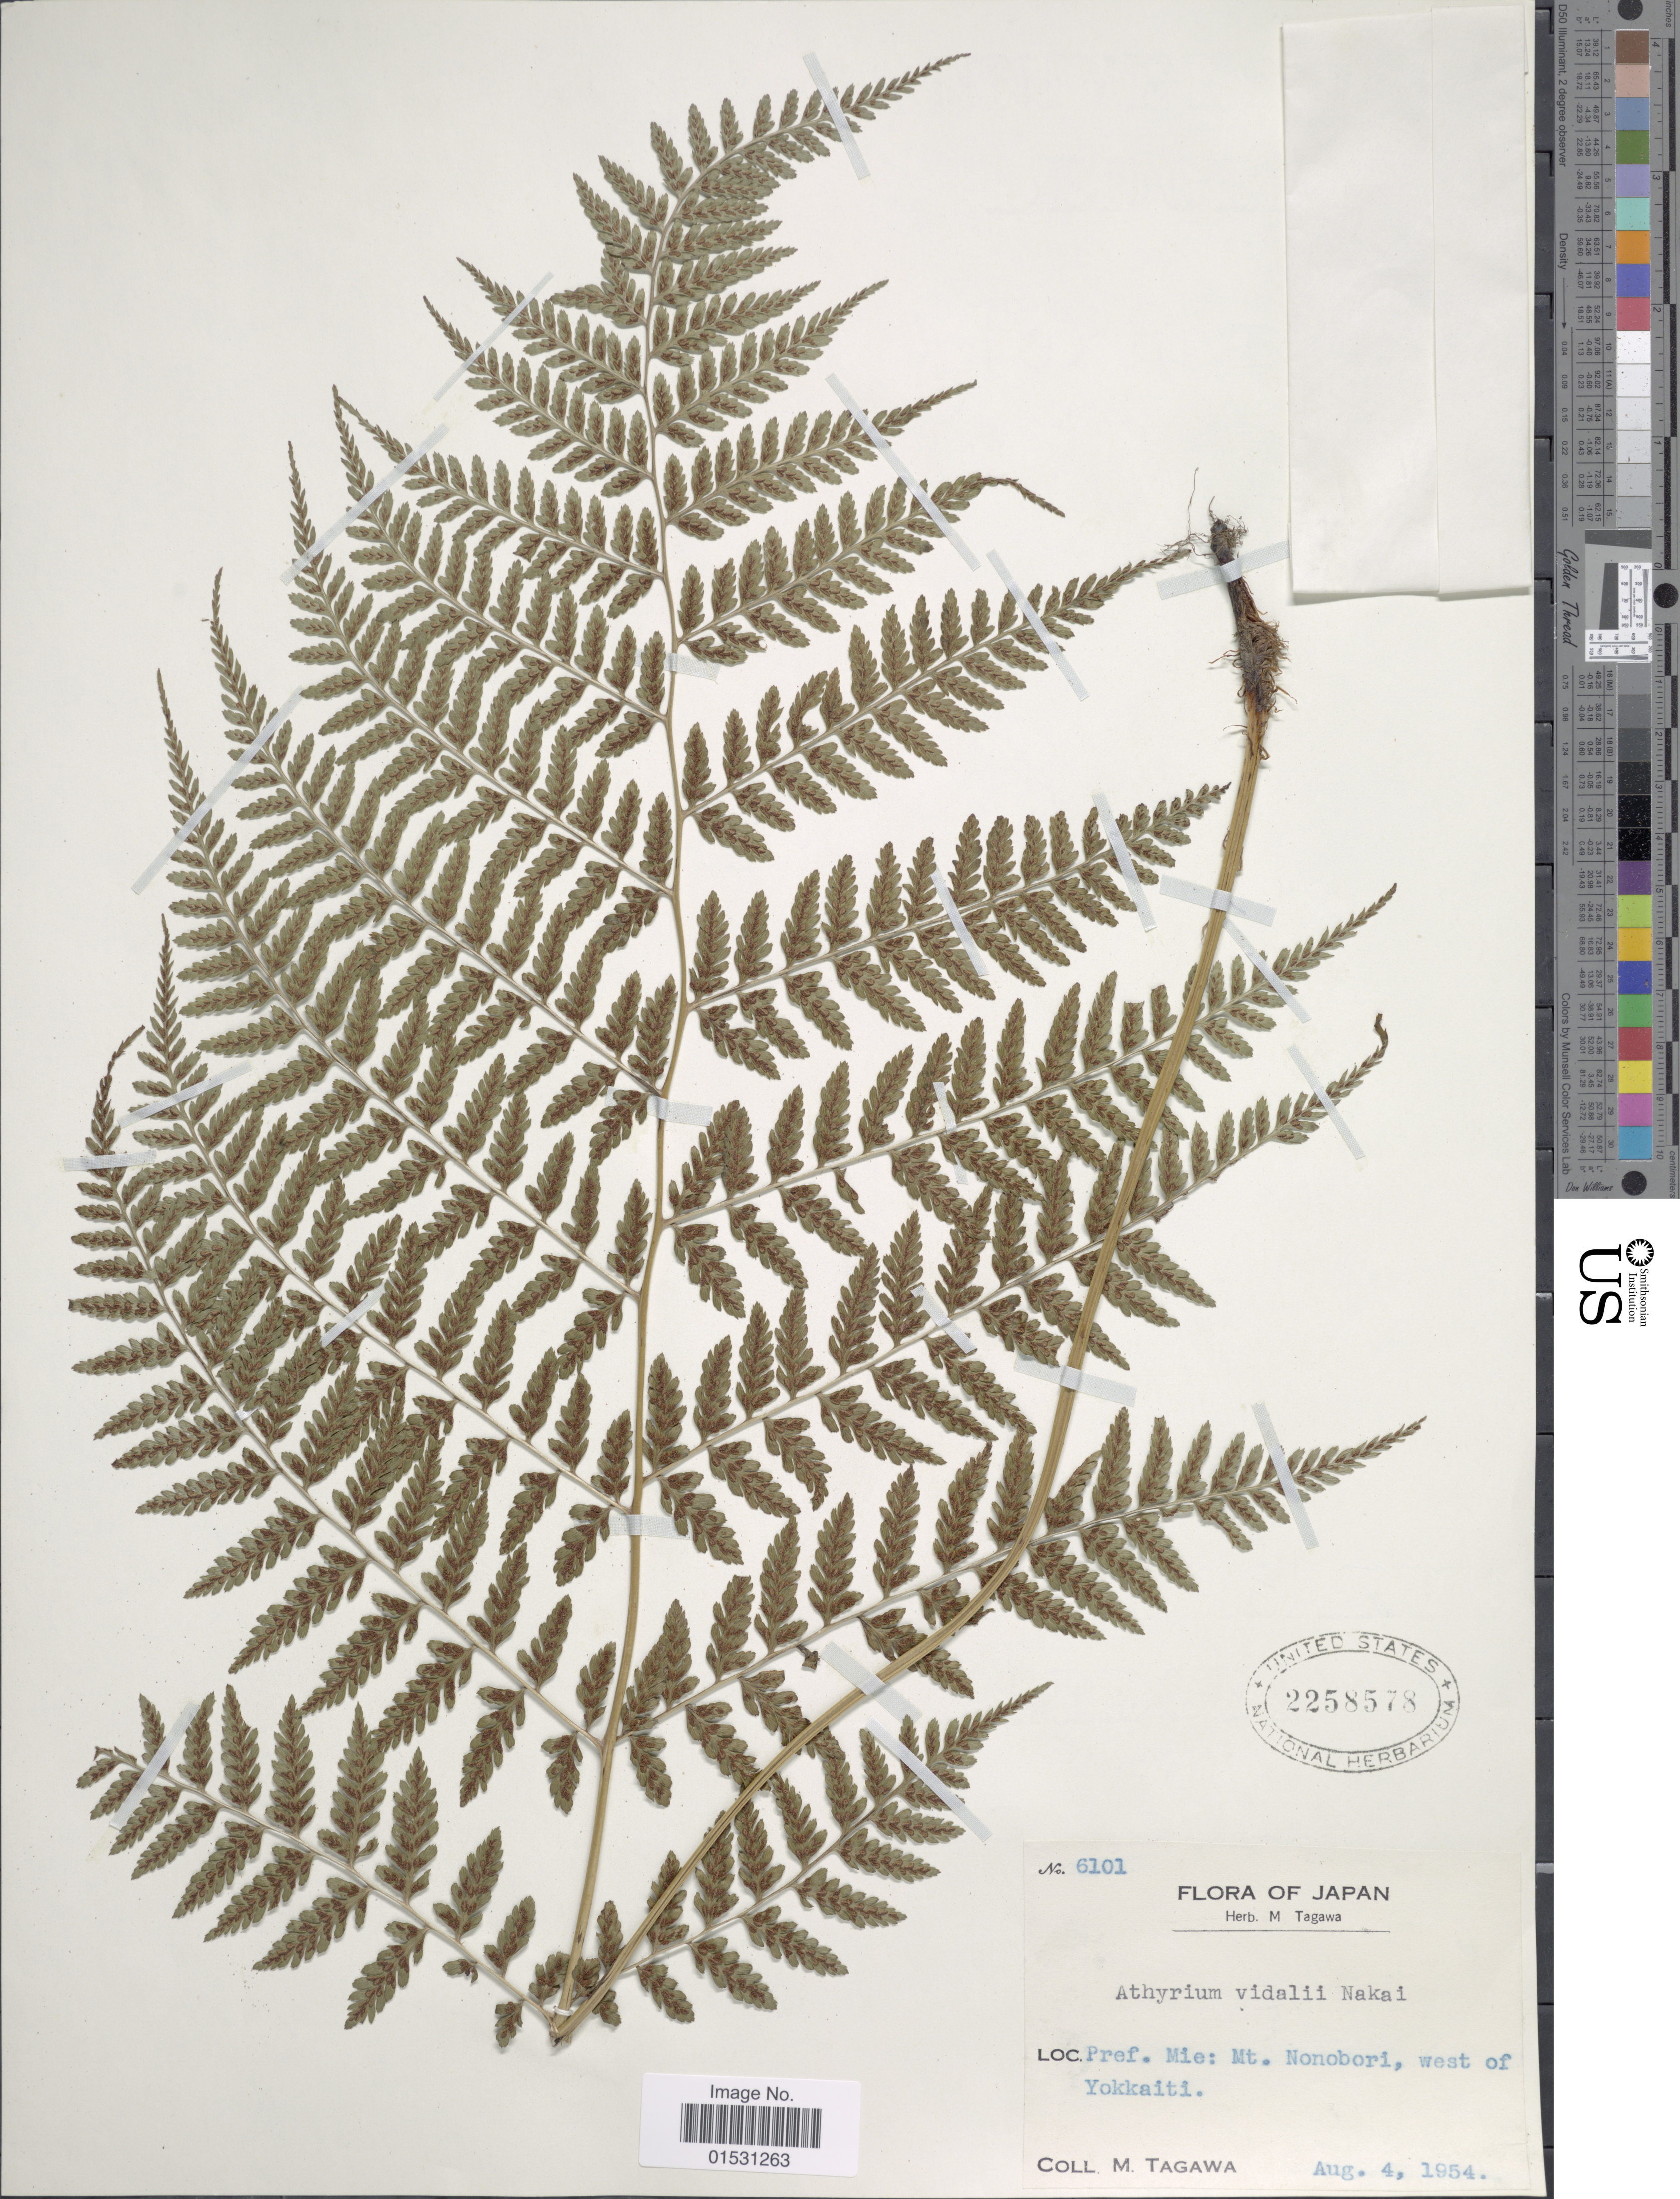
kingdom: Plantae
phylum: Tracheophyta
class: Polypodiopsida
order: Polypodiales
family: Athyriaceae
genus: Athyrium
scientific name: Athyrium vidalii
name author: (Franch. & Sav.) Nakai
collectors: M. Tagawa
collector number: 6101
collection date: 1954-08-04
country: Japan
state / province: Mie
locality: Pref. Mie: Mt. Nonobori, west of Yokkaiti.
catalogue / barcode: US 2258578